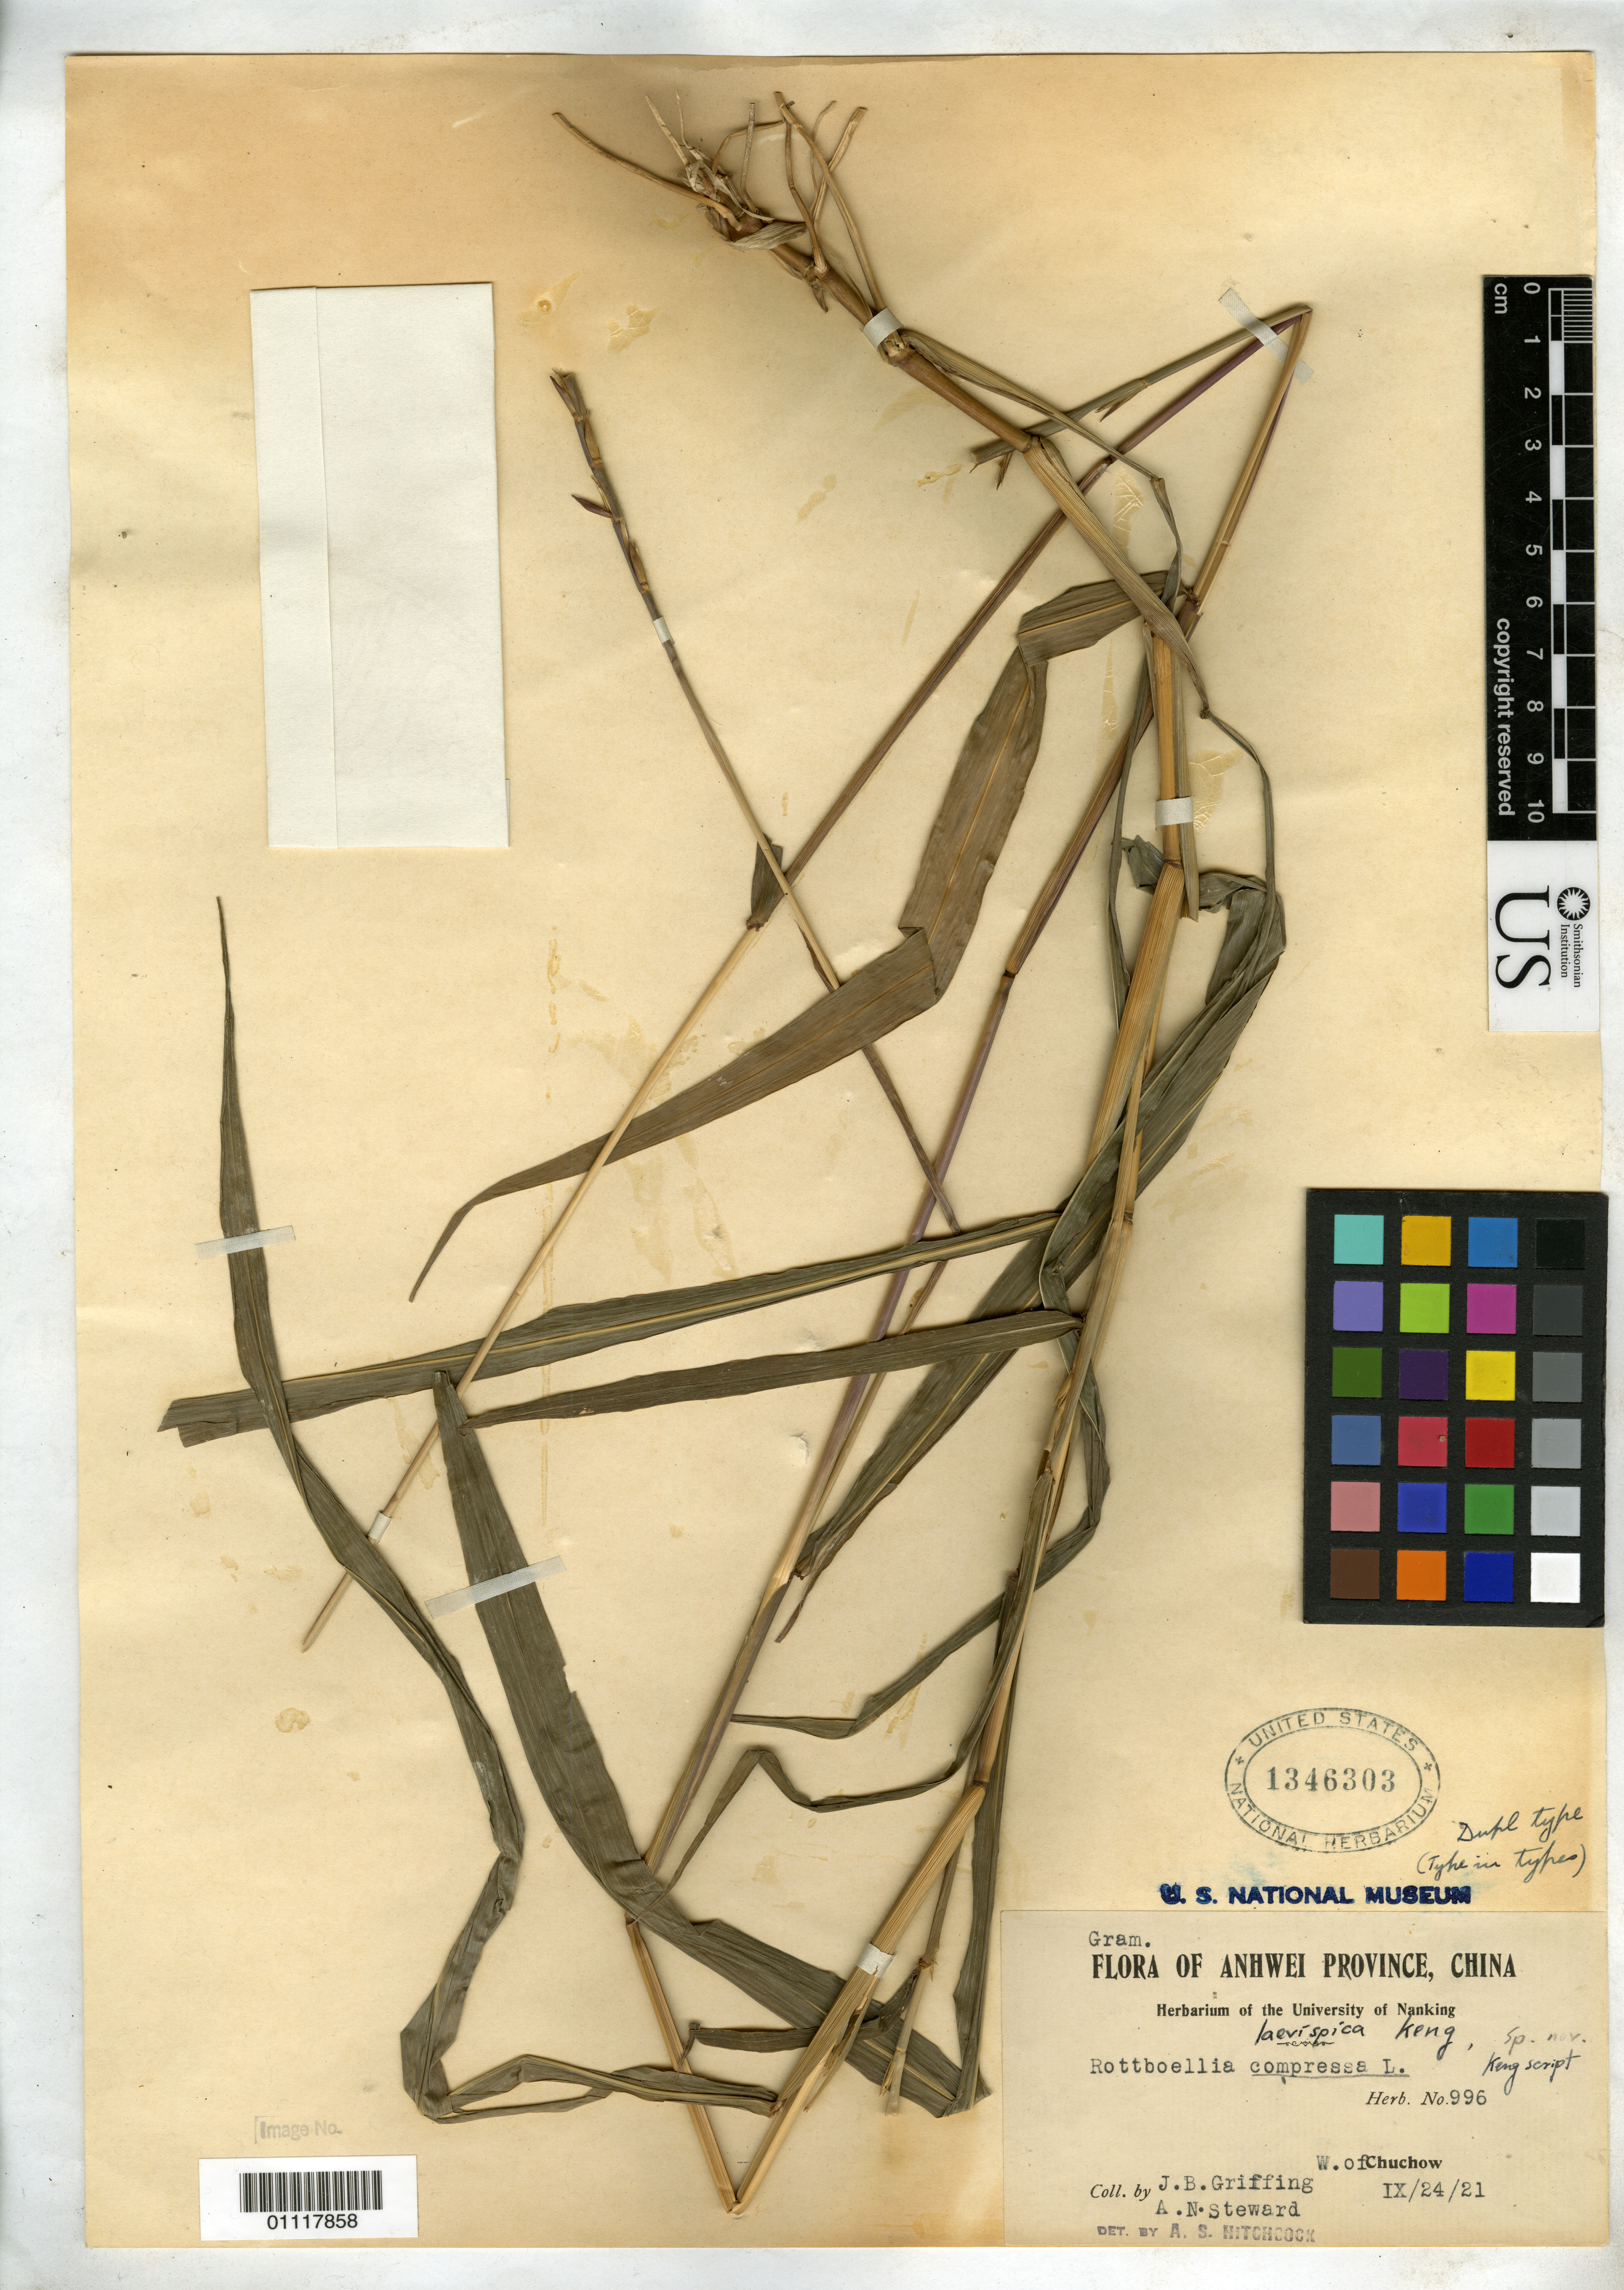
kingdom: Plantae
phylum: Tracheophyta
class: Liliopsida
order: Poales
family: Poaceae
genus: Rottboellia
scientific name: Rottboellia laevispica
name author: Keng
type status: Isotype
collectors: J. Griffin & A. N. Steward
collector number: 996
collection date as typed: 24 Sep 1921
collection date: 1921-09-24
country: China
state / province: Anhui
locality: W of Chu-chow.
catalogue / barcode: US 1346303